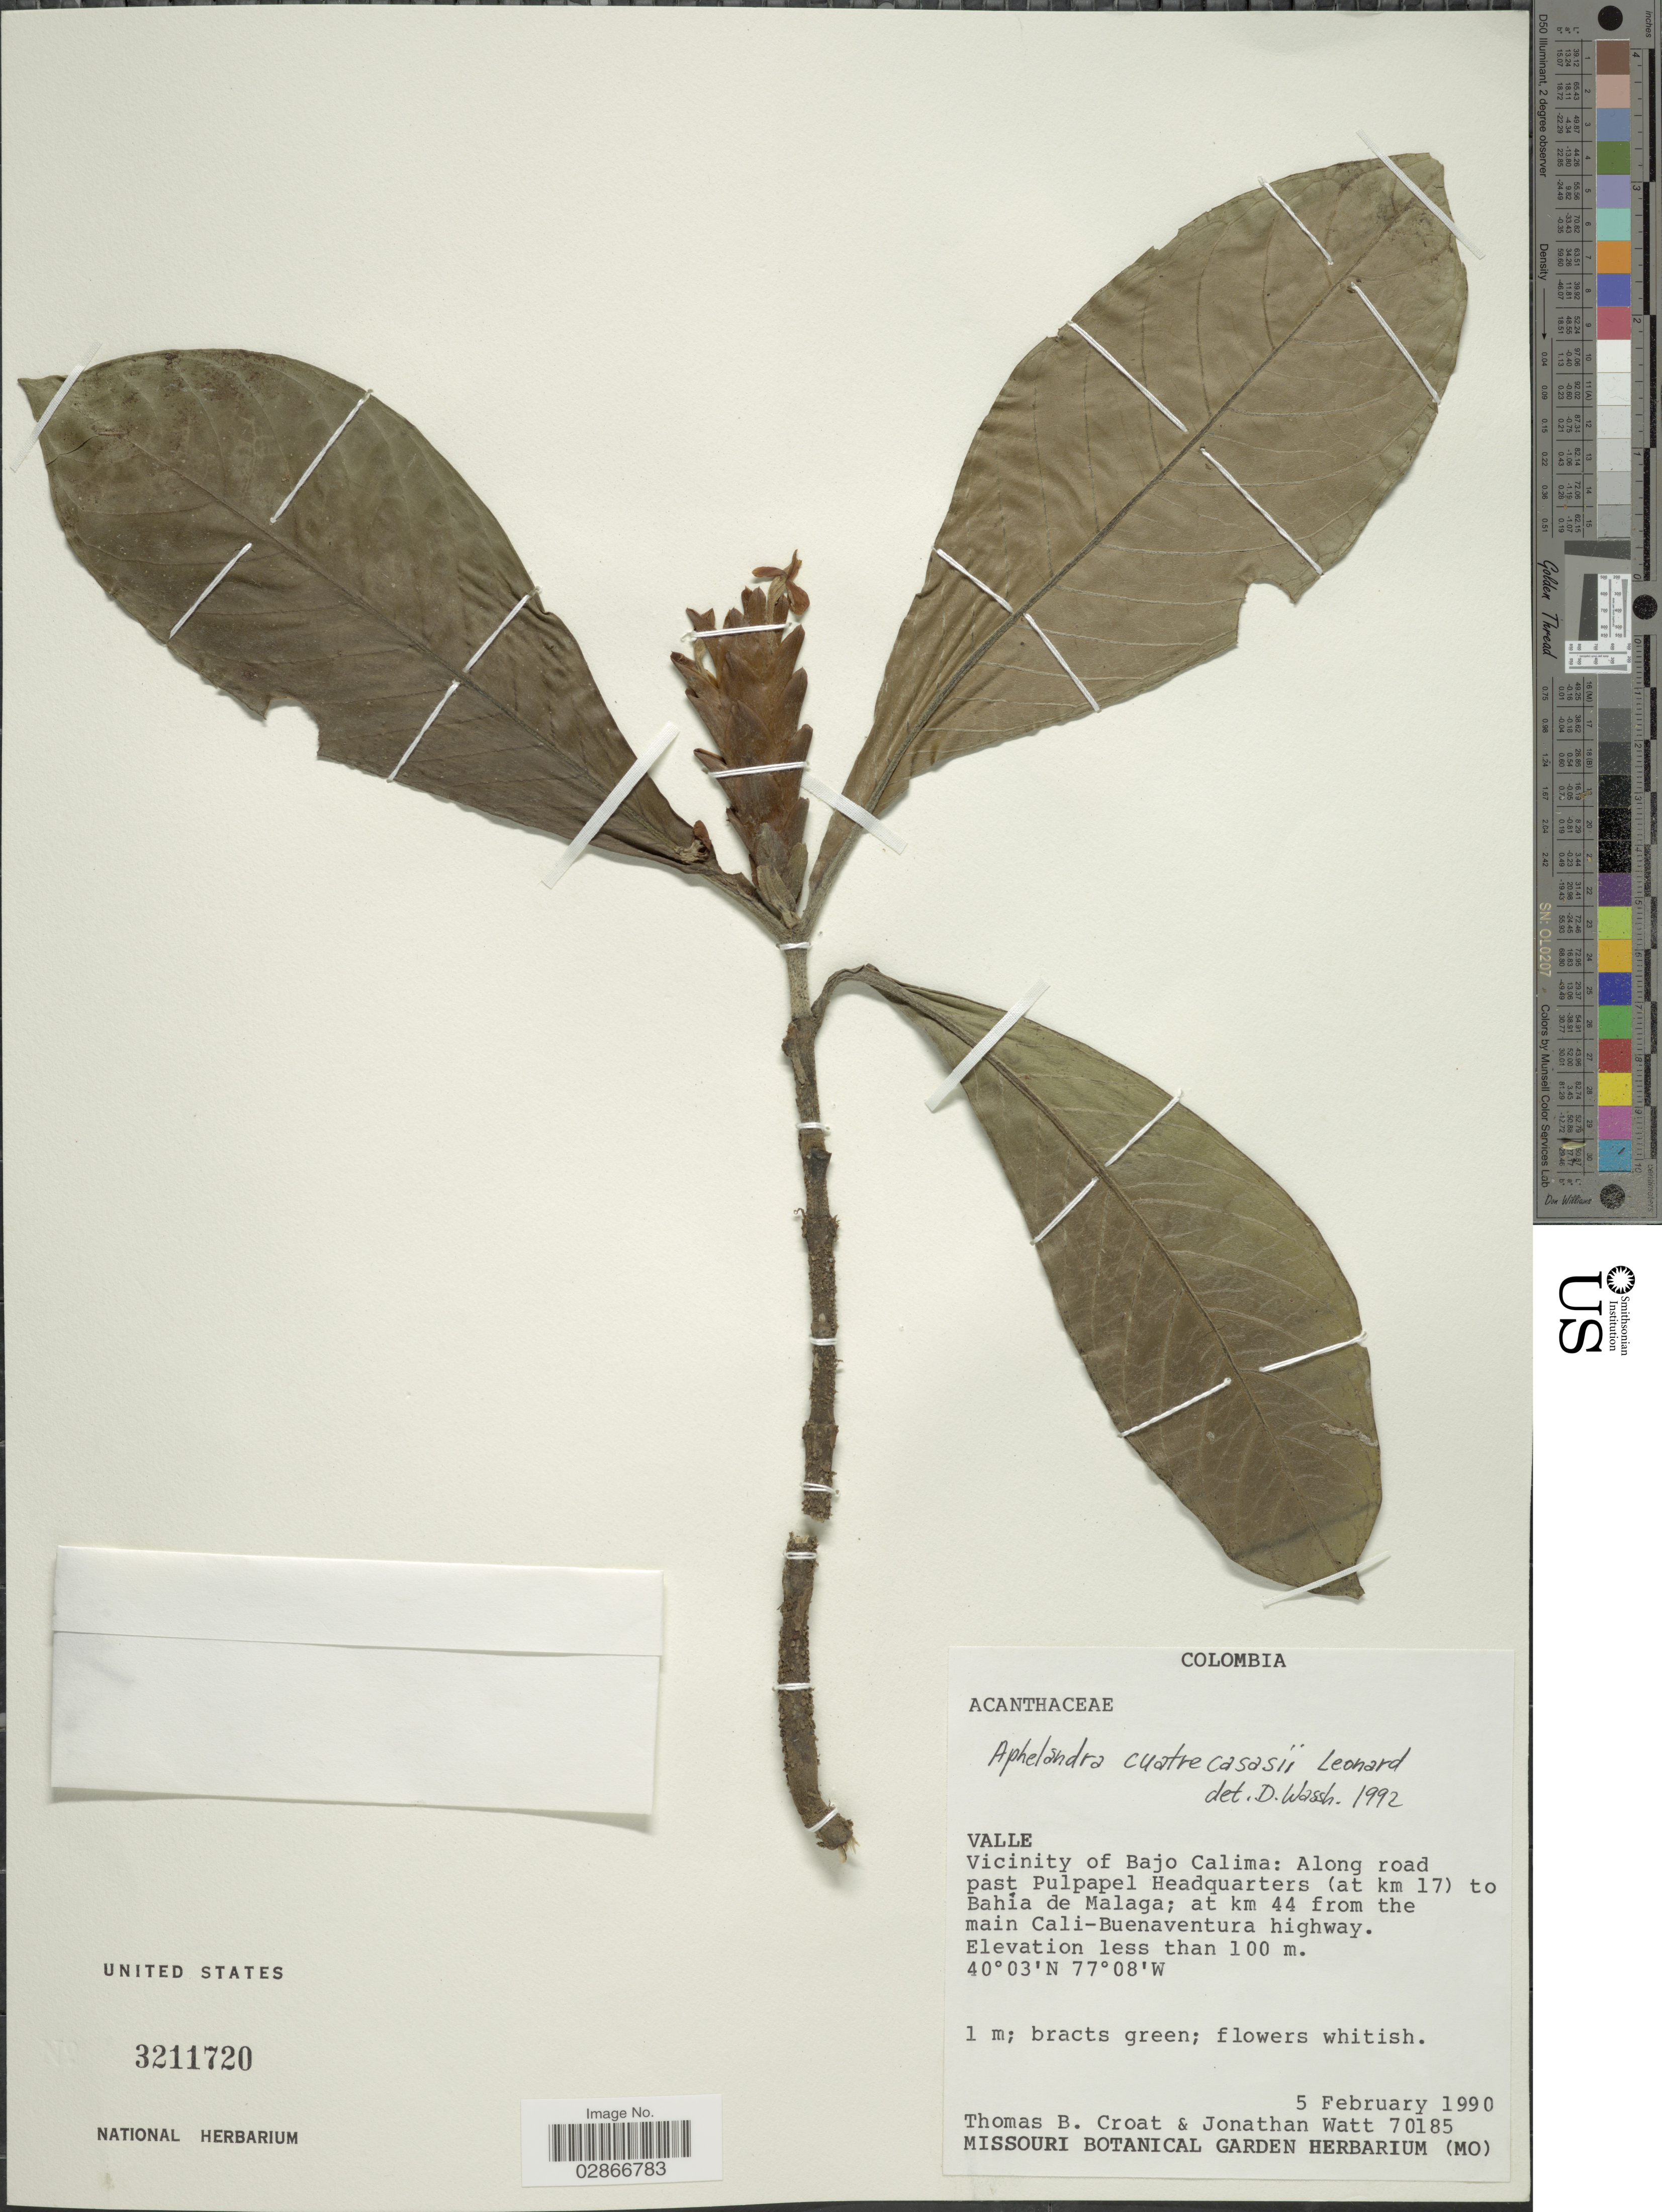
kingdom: Plantae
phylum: Tracheophyta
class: Magnoliopsida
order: Lamiales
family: Acanthaceae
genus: Aphelandra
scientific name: Aphelandra cuatrecasasii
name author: Leonard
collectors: T. B. Croat & J. Watt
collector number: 70185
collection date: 1990-02-05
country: Colombia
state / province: Valle del Cauca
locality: Valle, Vicinity of Bajo Calima: Along road past Pulpapel Headquarters (at km 17) to Bahía de Malaga; at km 44 from the main Cali-Buenaventura highway.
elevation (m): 100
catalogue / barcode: US 3211720